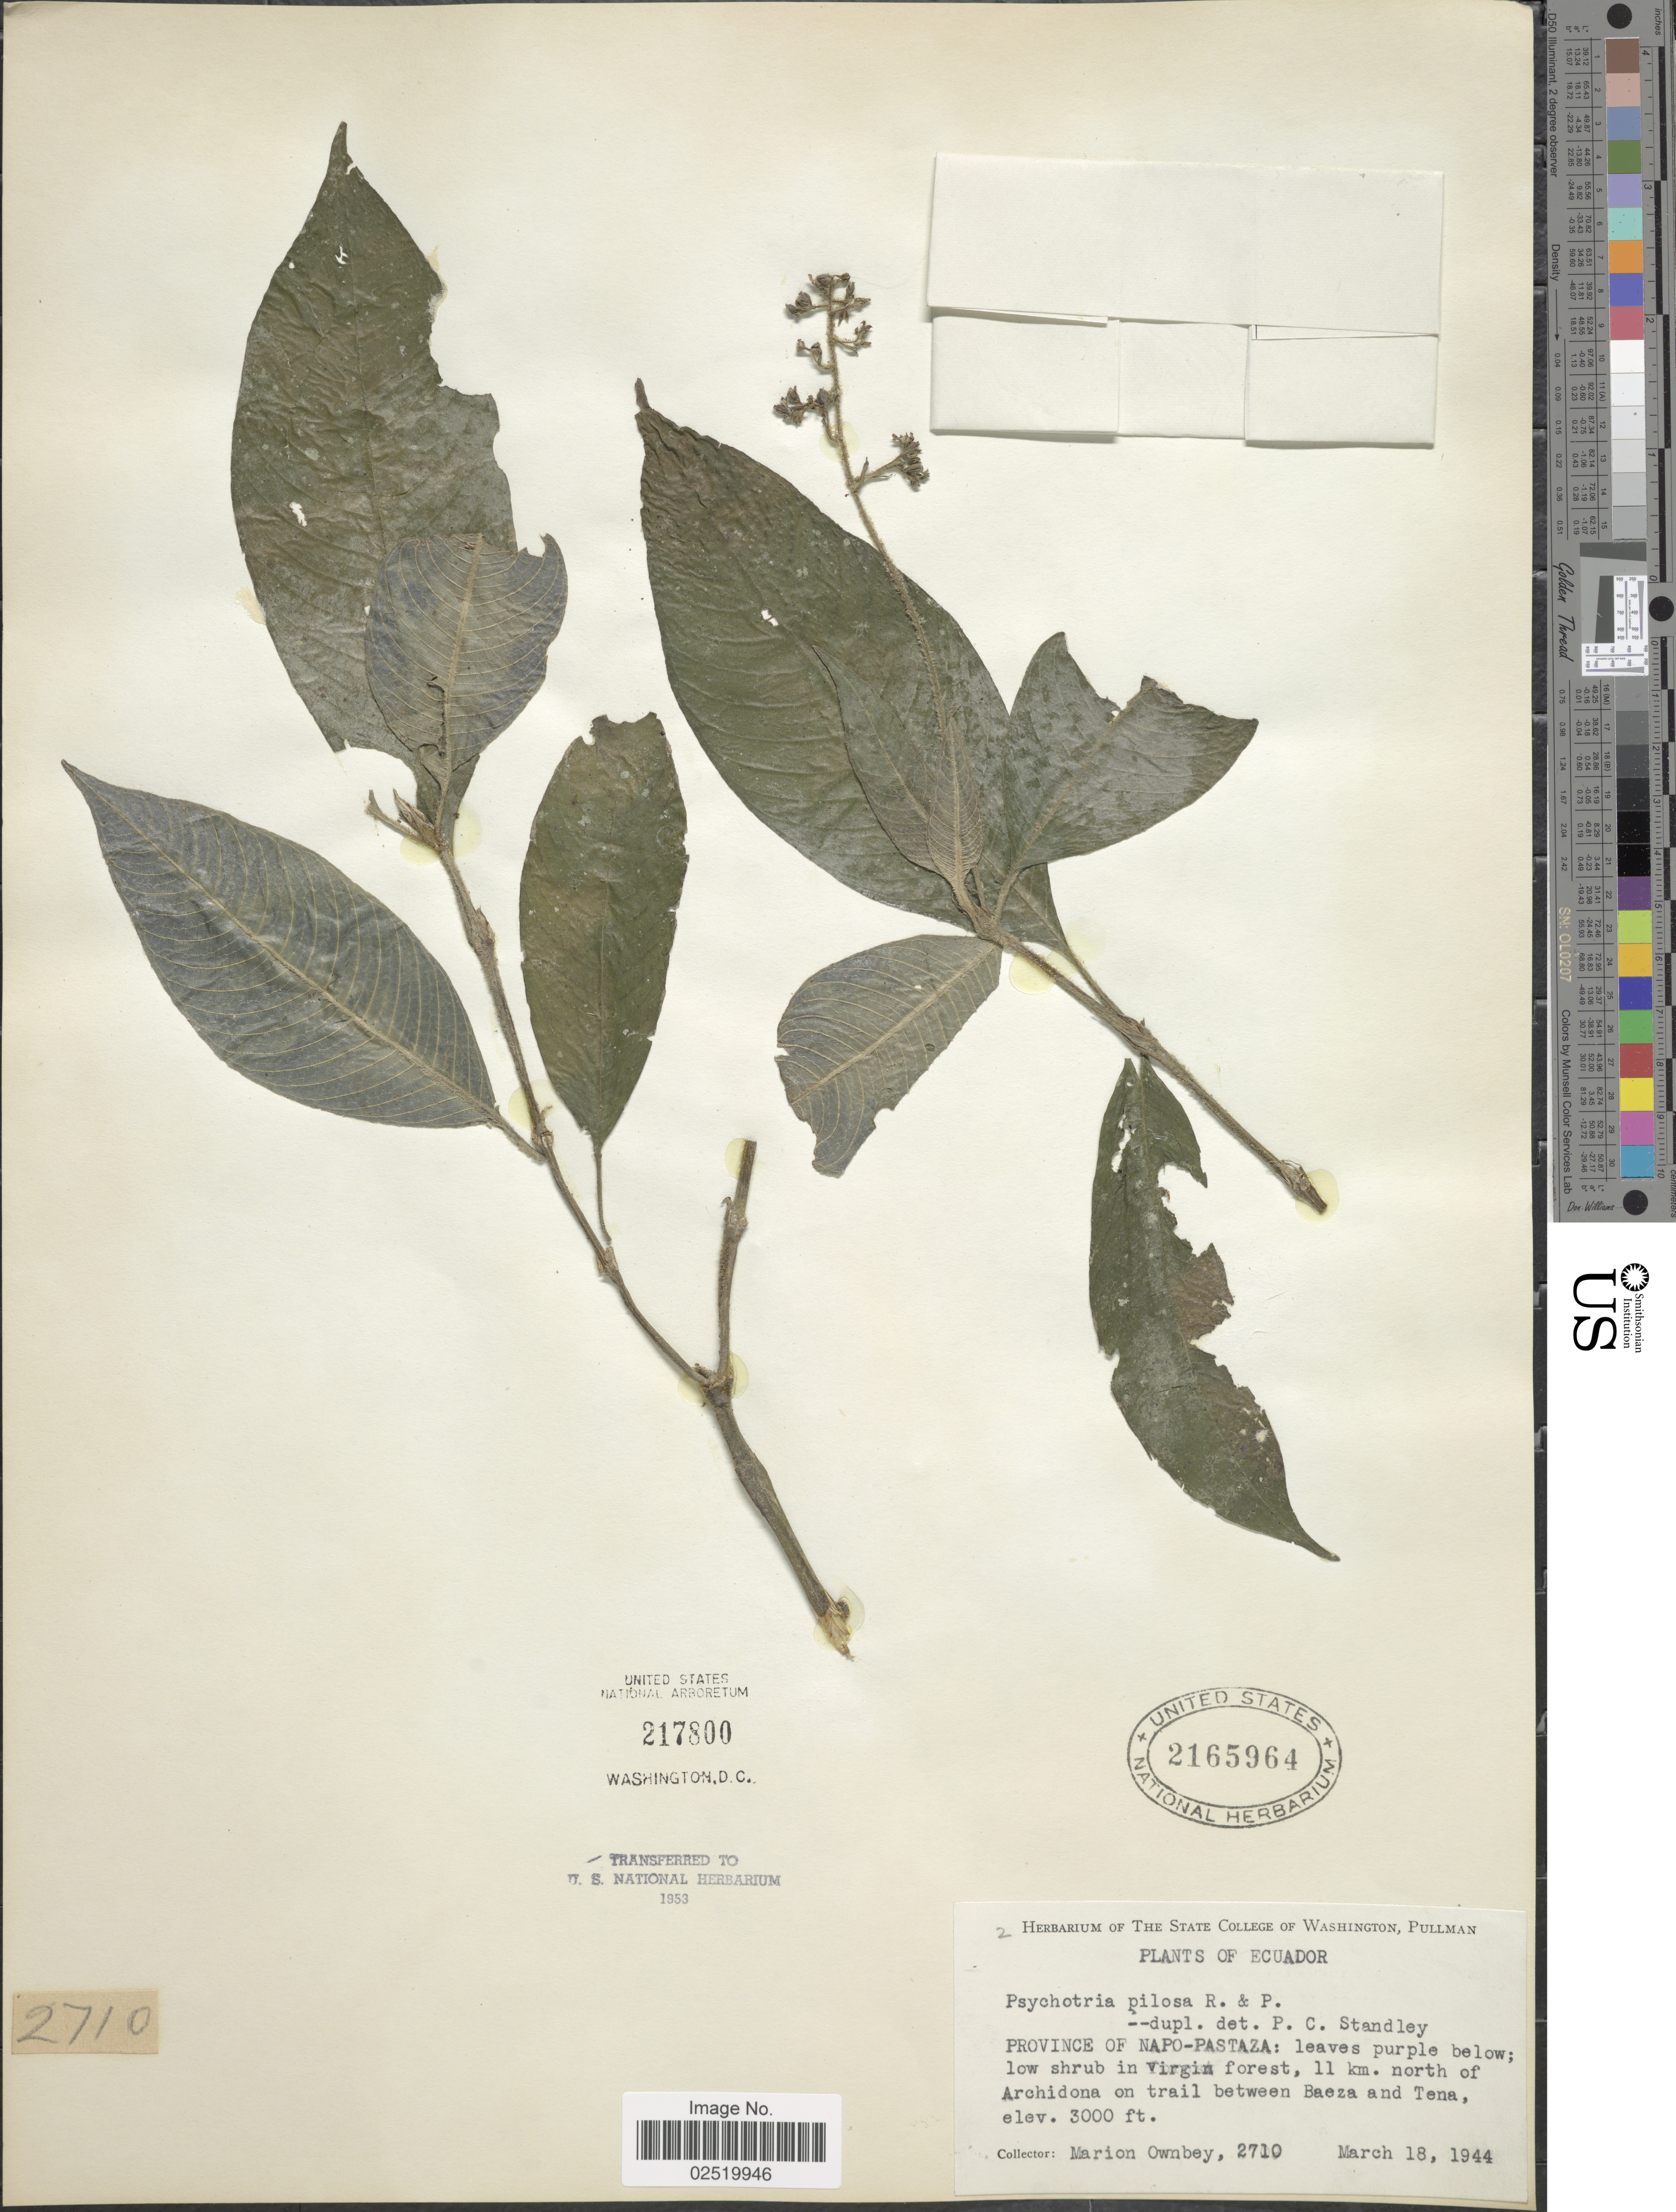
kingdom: Plantae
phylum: Tracheophyta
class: Magnoliopsida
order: Gentianales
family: Rubiaceae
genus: Psychotria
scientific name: Psychotria pilosa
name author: Ruiz & Pav.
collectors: F. M. Ownbey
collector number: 2710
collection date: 1944-03-18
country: Ecuador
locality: Province of Napo-Pastaza: 11 km. north of Archidona on trail between Baeza and Tena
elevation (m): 914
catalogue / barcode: US 2165964